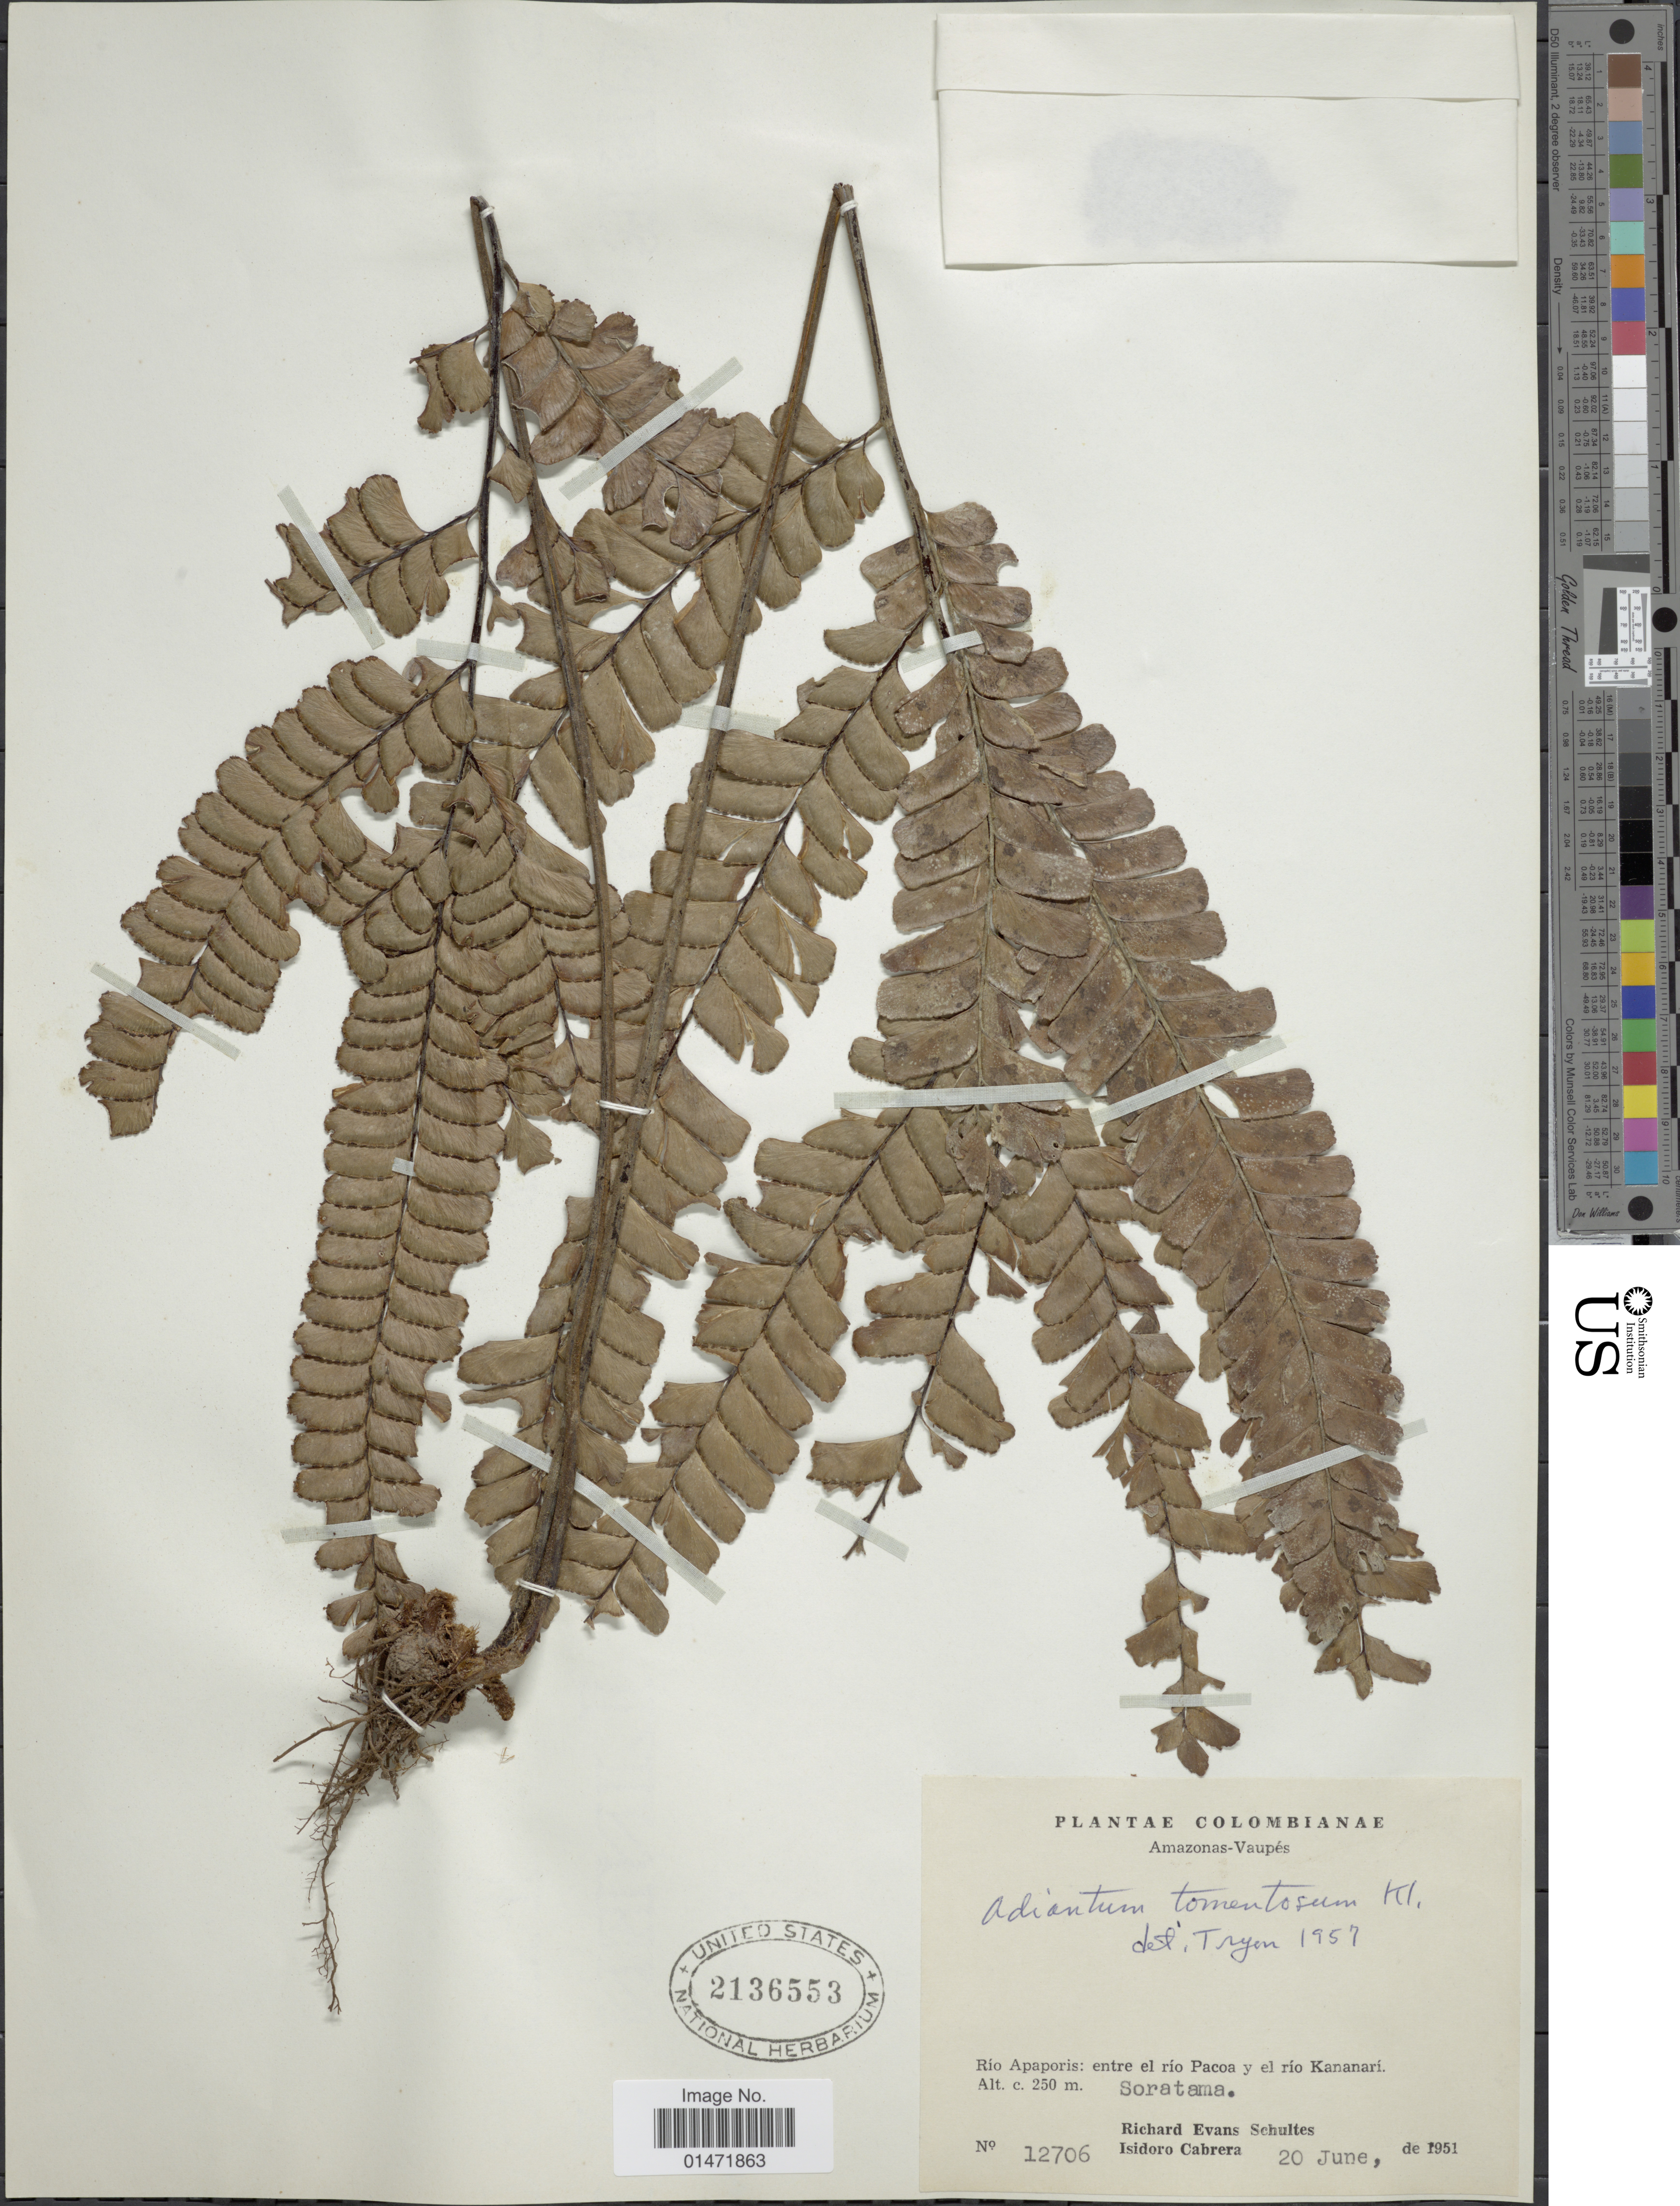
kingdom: Plantae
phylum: Tracheophyta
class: Polypodiopsida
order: Polypodiales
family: Pteridaceae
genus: Adiantum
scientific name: Adiantum tomentosum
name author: Klotzsch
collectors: R. E. Schultes & I. Cabrera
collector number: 12706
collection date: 1951-06-20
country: Colombia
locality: Amazonas-Vaupés. Río Apaporis: entre el río Pacoa y el río Kananarí. Soratama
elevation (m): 250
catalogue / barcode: US 2136553